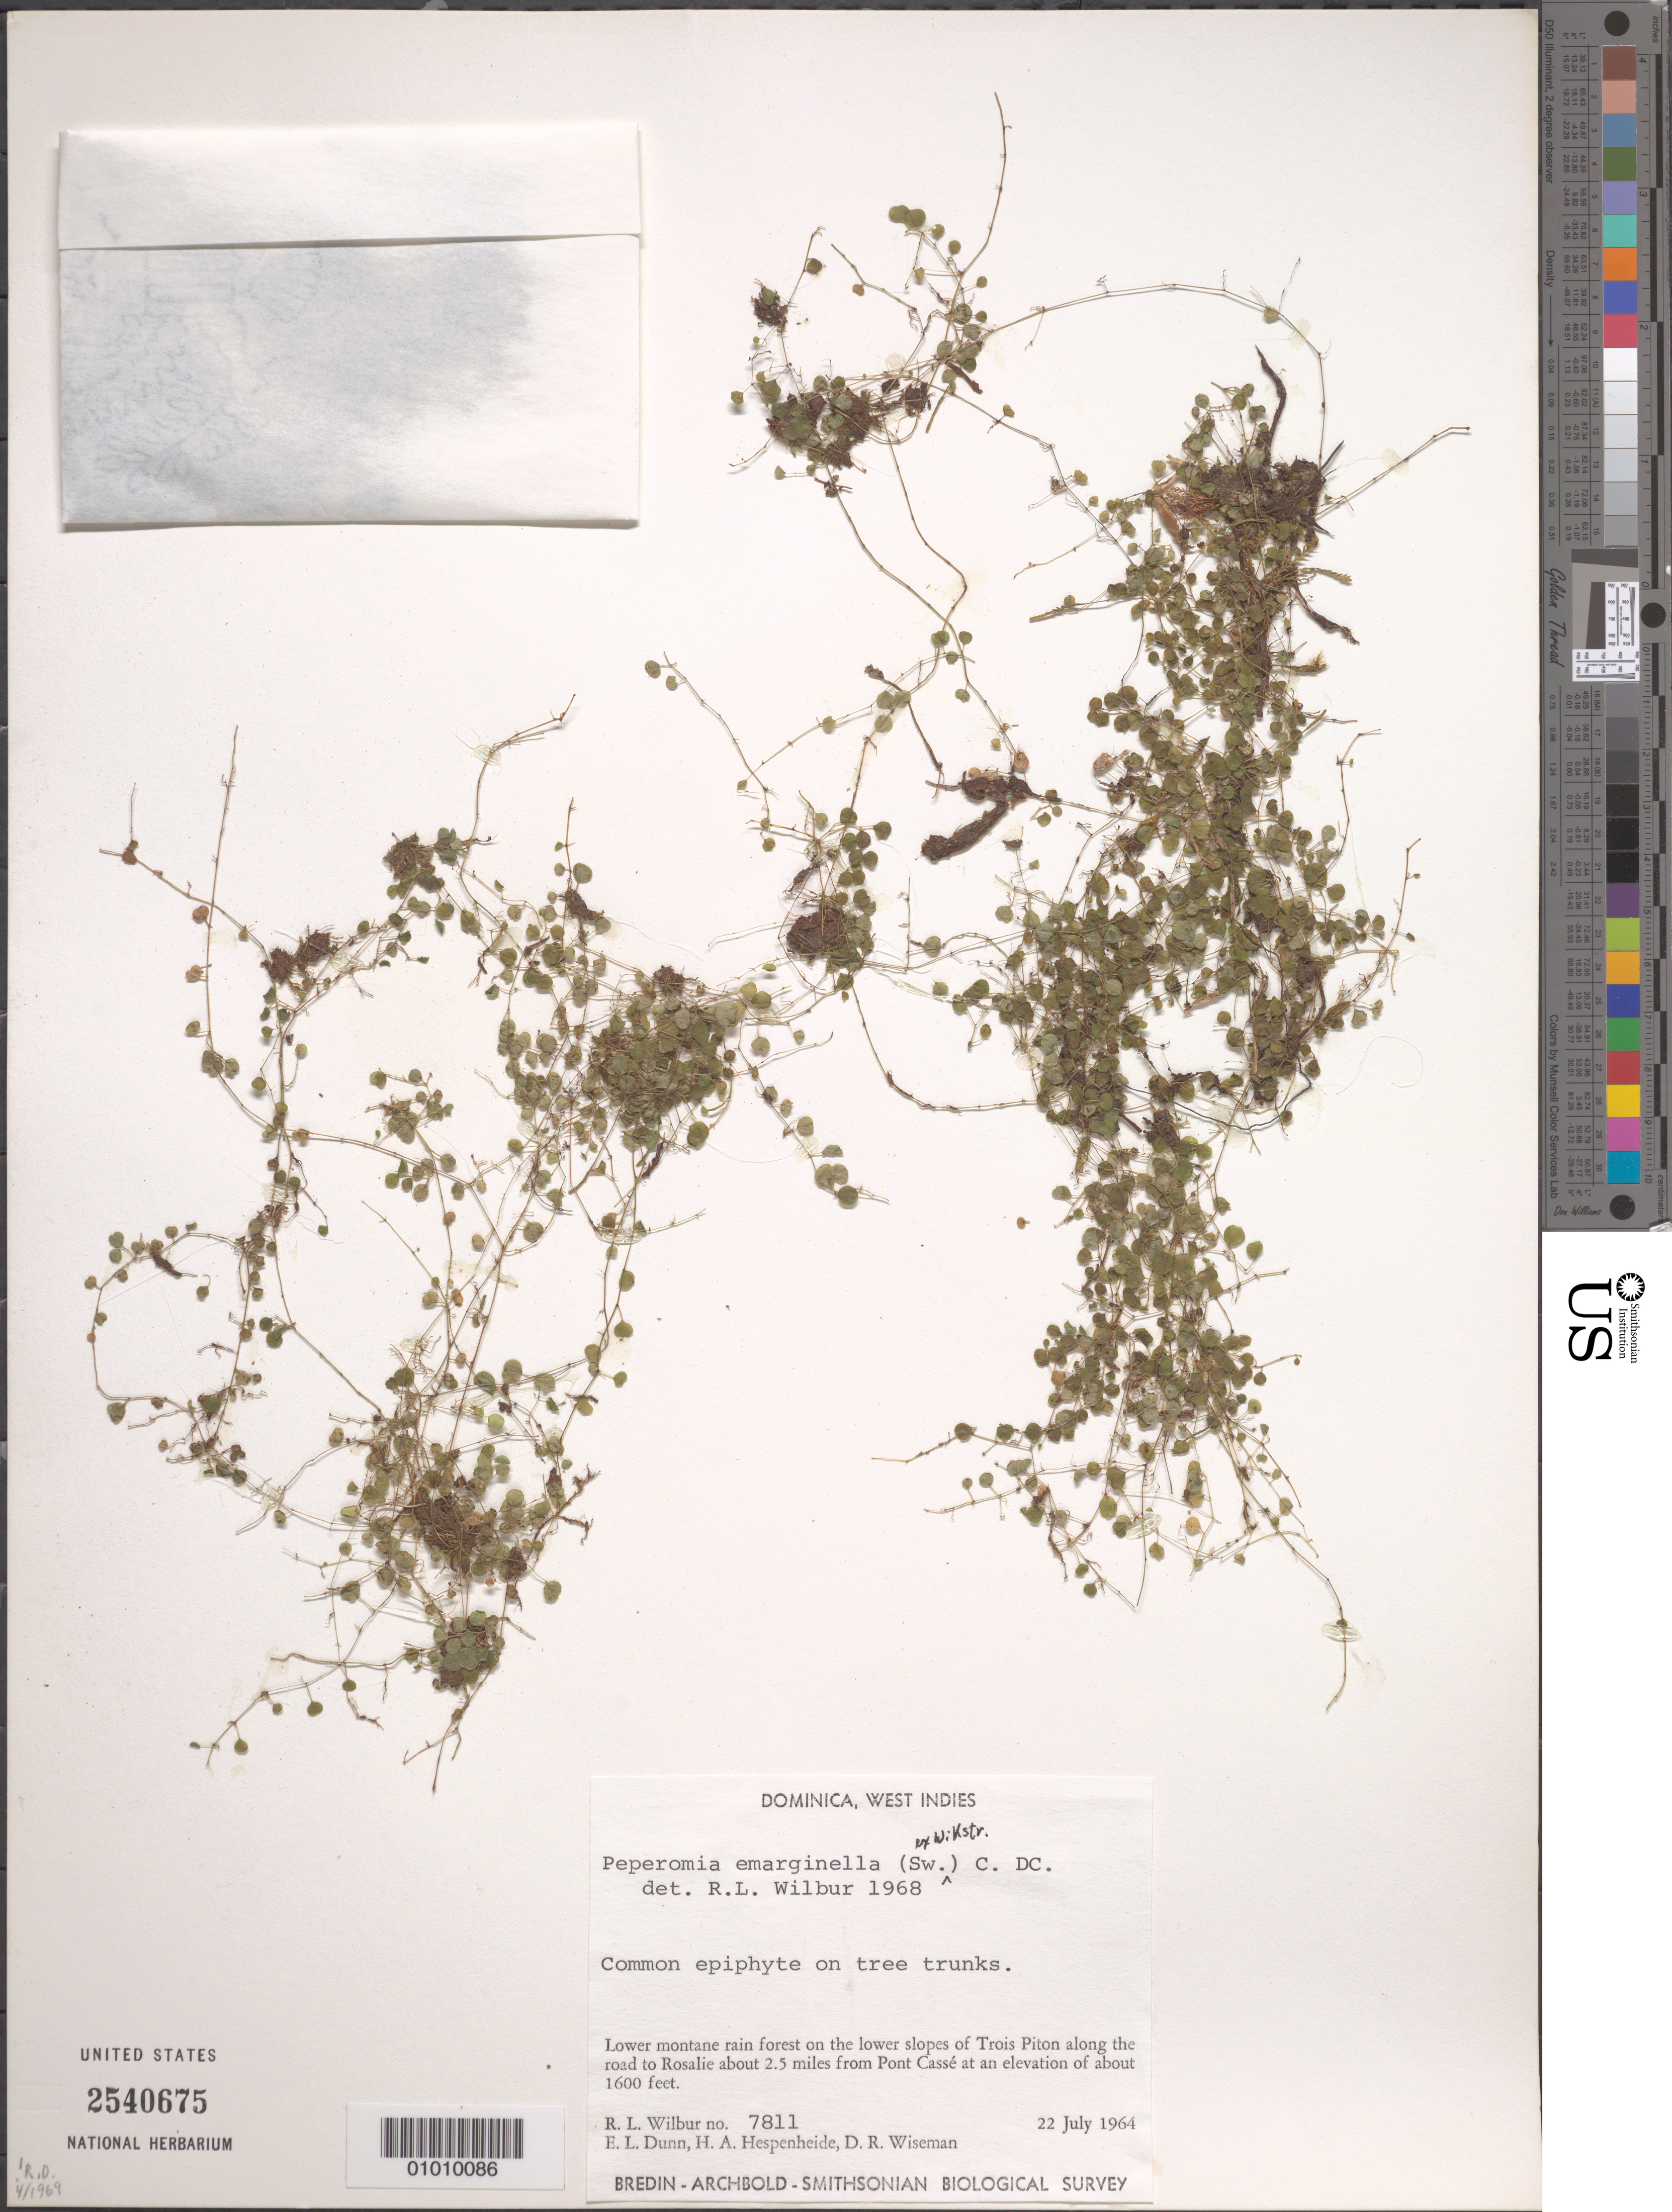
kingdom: Plantae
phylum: Tracheophyta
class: Magnoliopsida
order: Piperales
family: Piperaceae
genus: Peperomia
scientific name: Peperomia emarginella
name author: (Sw. ex Wikstr.) C. DC.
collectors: R. L. Wilbur, E. Dunn, H. A. Hespenheide & D. R. Wiseman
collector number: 7811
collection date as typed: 22 Jul 1964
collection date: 1964-07-22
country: Dominica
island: Dominica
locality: Lower montane rain forest on the lower slopes of Trois Piton along the road to Rosalie about 2.5 miles from Pont Casse.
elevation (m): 488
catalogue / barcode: US 2540675